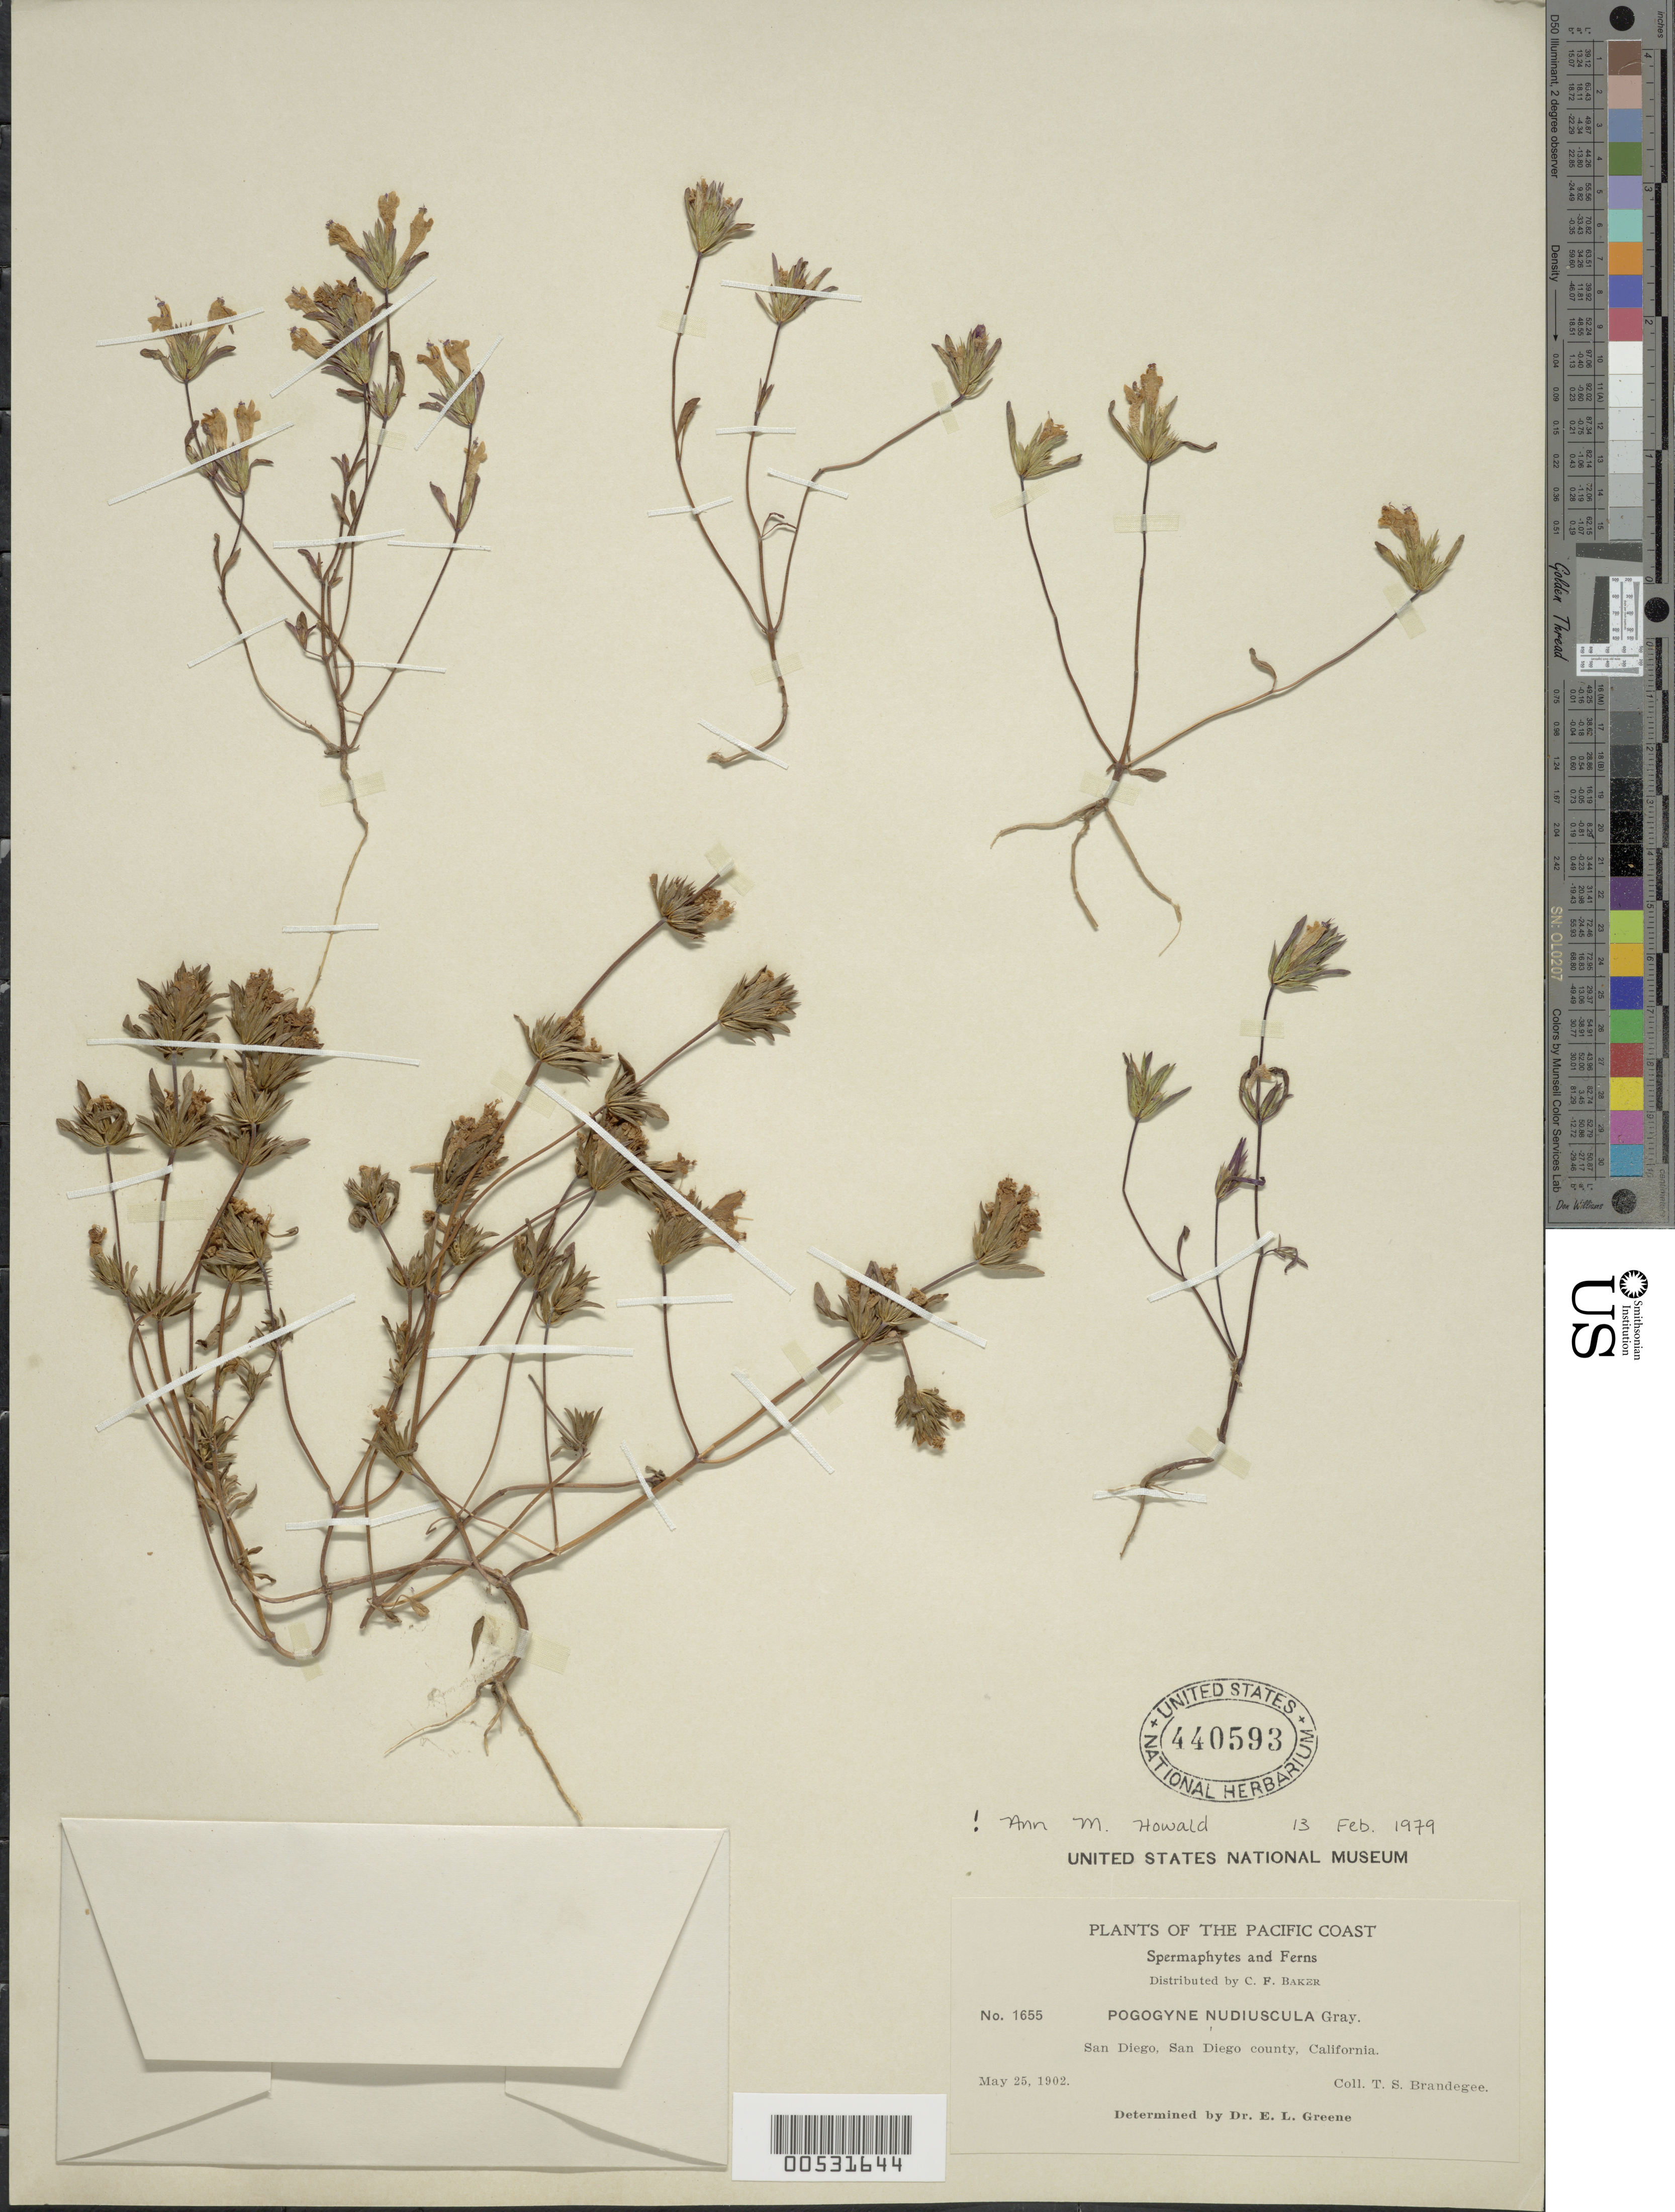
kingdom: Plantae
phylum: Tracheophyta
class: Magnoliopsida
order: Lamiales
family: Lamiaceae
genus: Pogogyne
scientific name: Pogogyne nudiuscula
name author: A. Gray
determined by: Howald, A. M.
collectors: T. S. Brandegee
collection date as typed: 25 May 1902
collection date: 1902-05-25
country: United States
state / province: California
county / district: San Diego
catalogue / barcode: US 440593